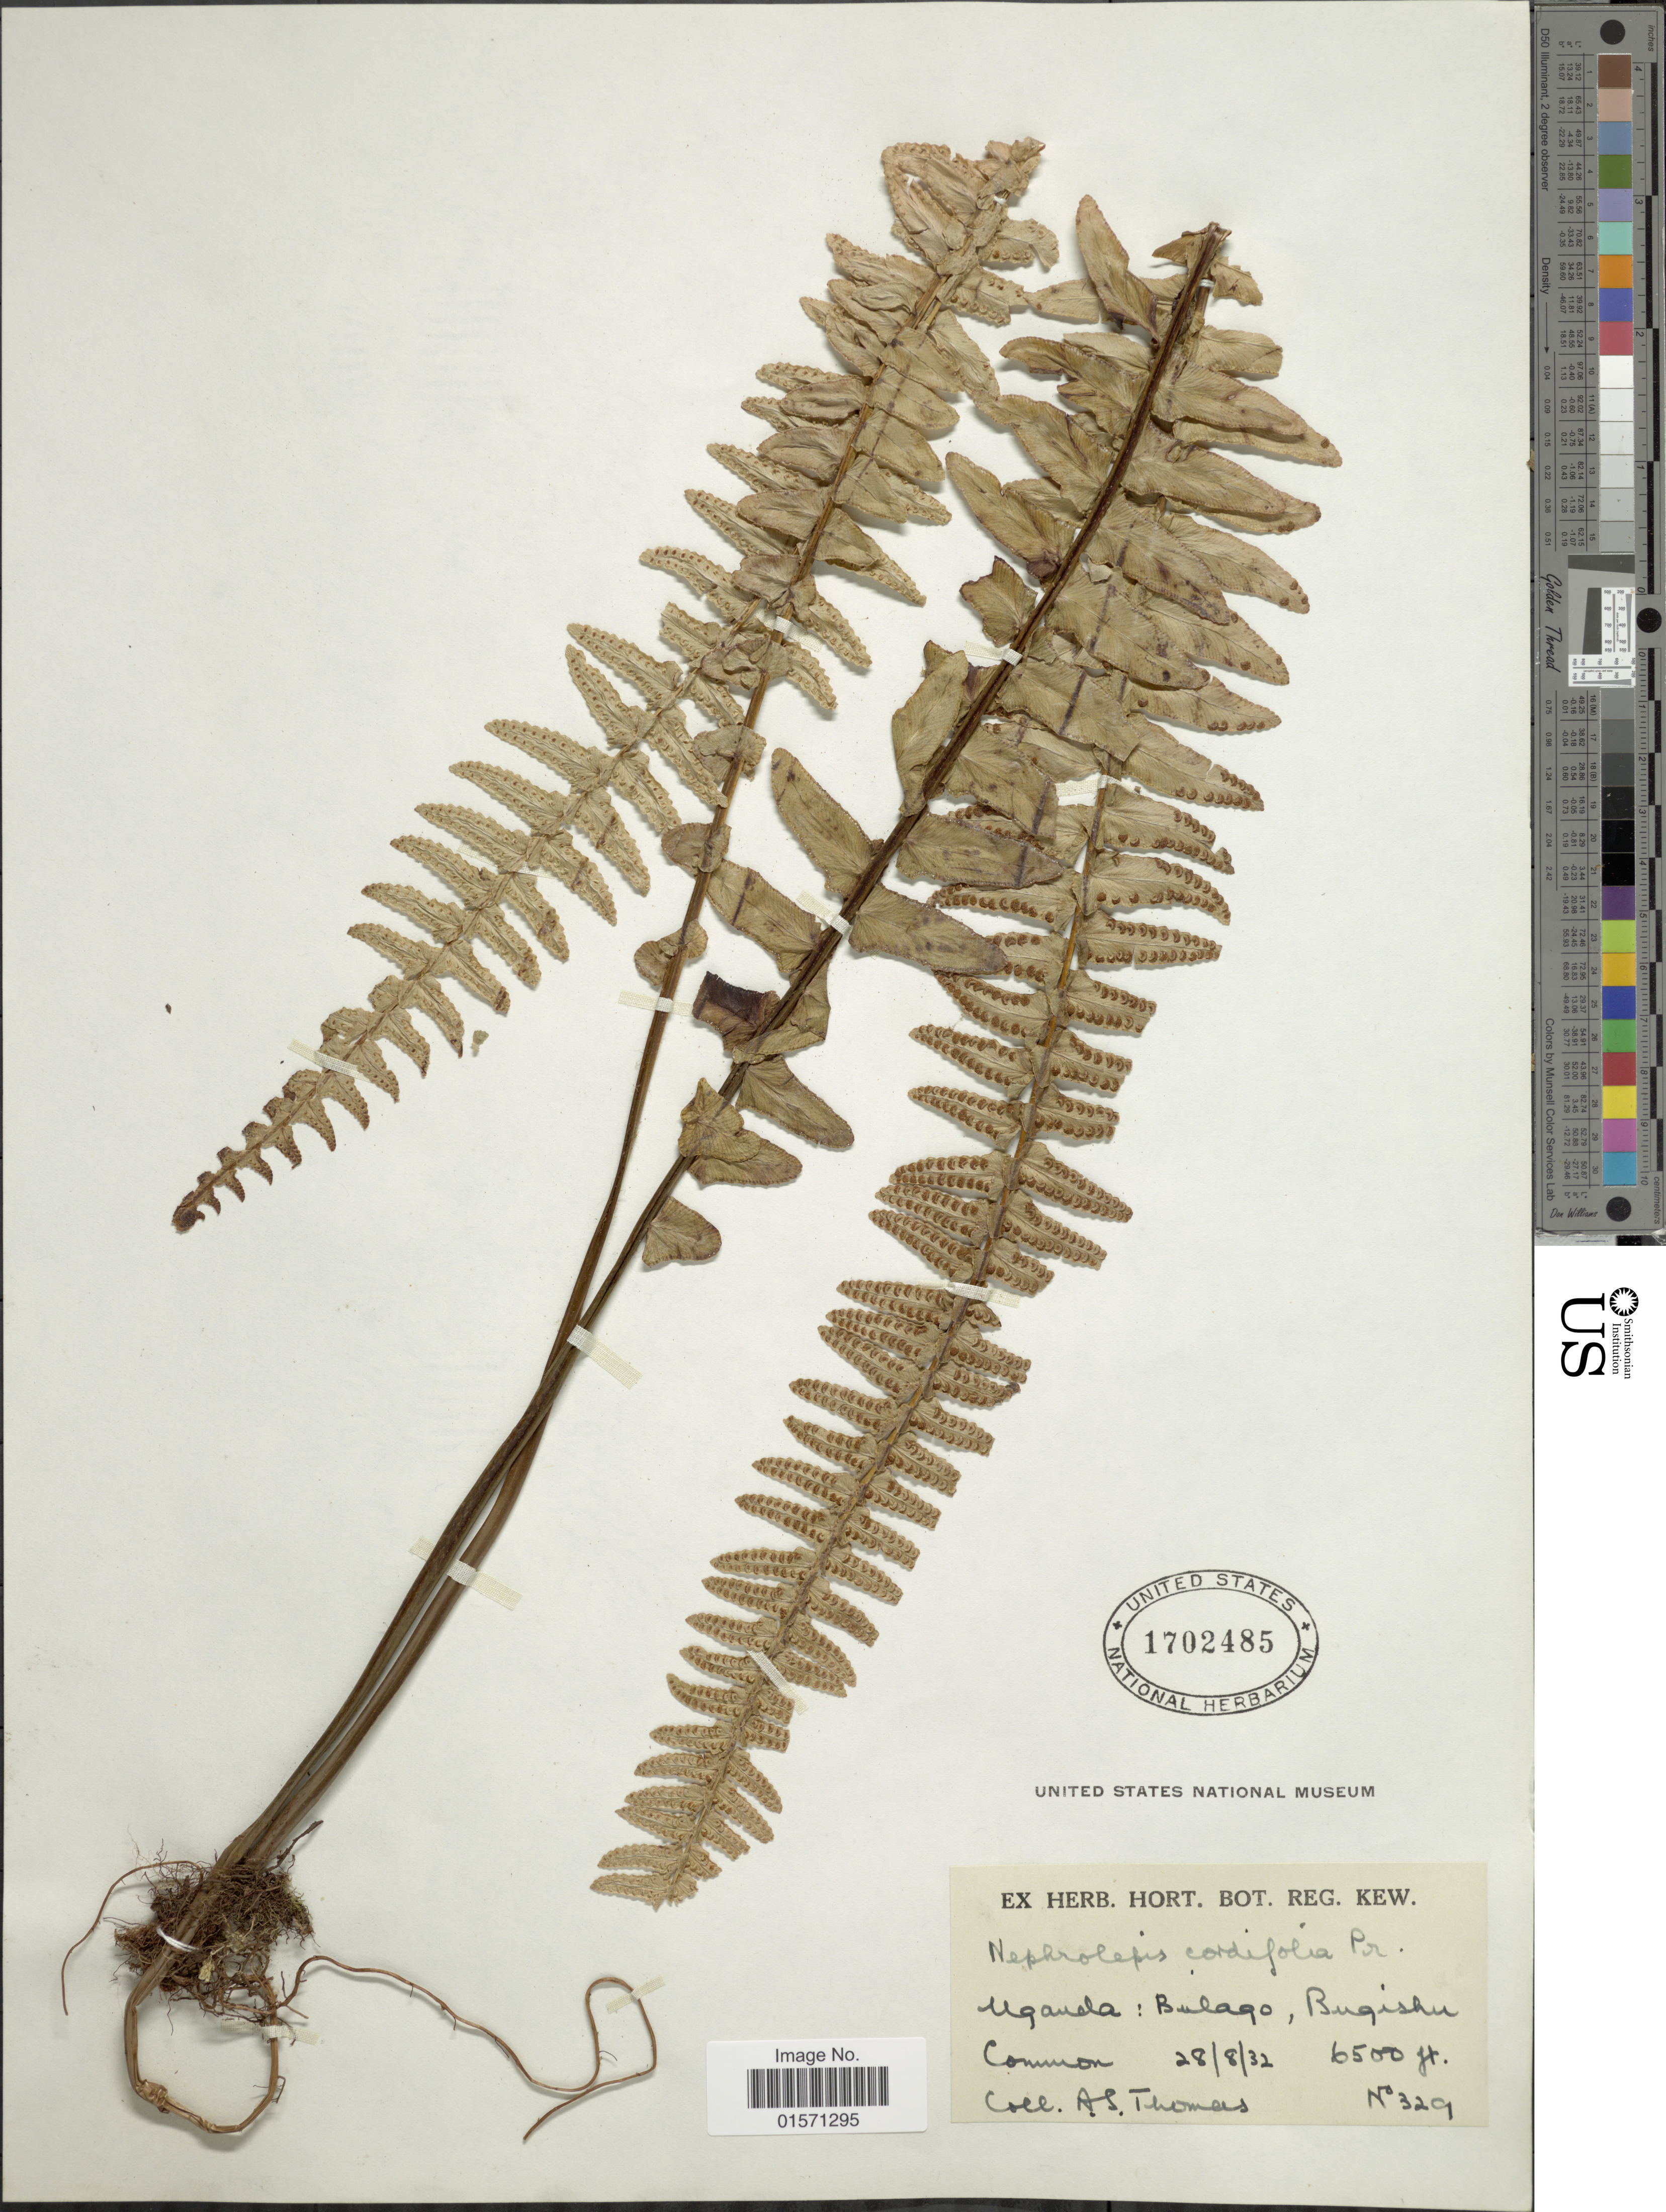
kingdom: Plantae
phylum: Tracheophyta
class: Polypodiopsida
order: Polypodiales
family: Nephrolepidaceae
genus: Nephrolepis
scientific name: Nephrolepis tuberosa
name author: (Willd.) C. Presl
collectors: A. Thomas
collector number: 329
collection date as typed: Transcribed d/m/y: 28/8/32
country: Uganda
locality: Bulago, Bugishu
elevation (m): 1981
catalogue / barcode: US 1702485